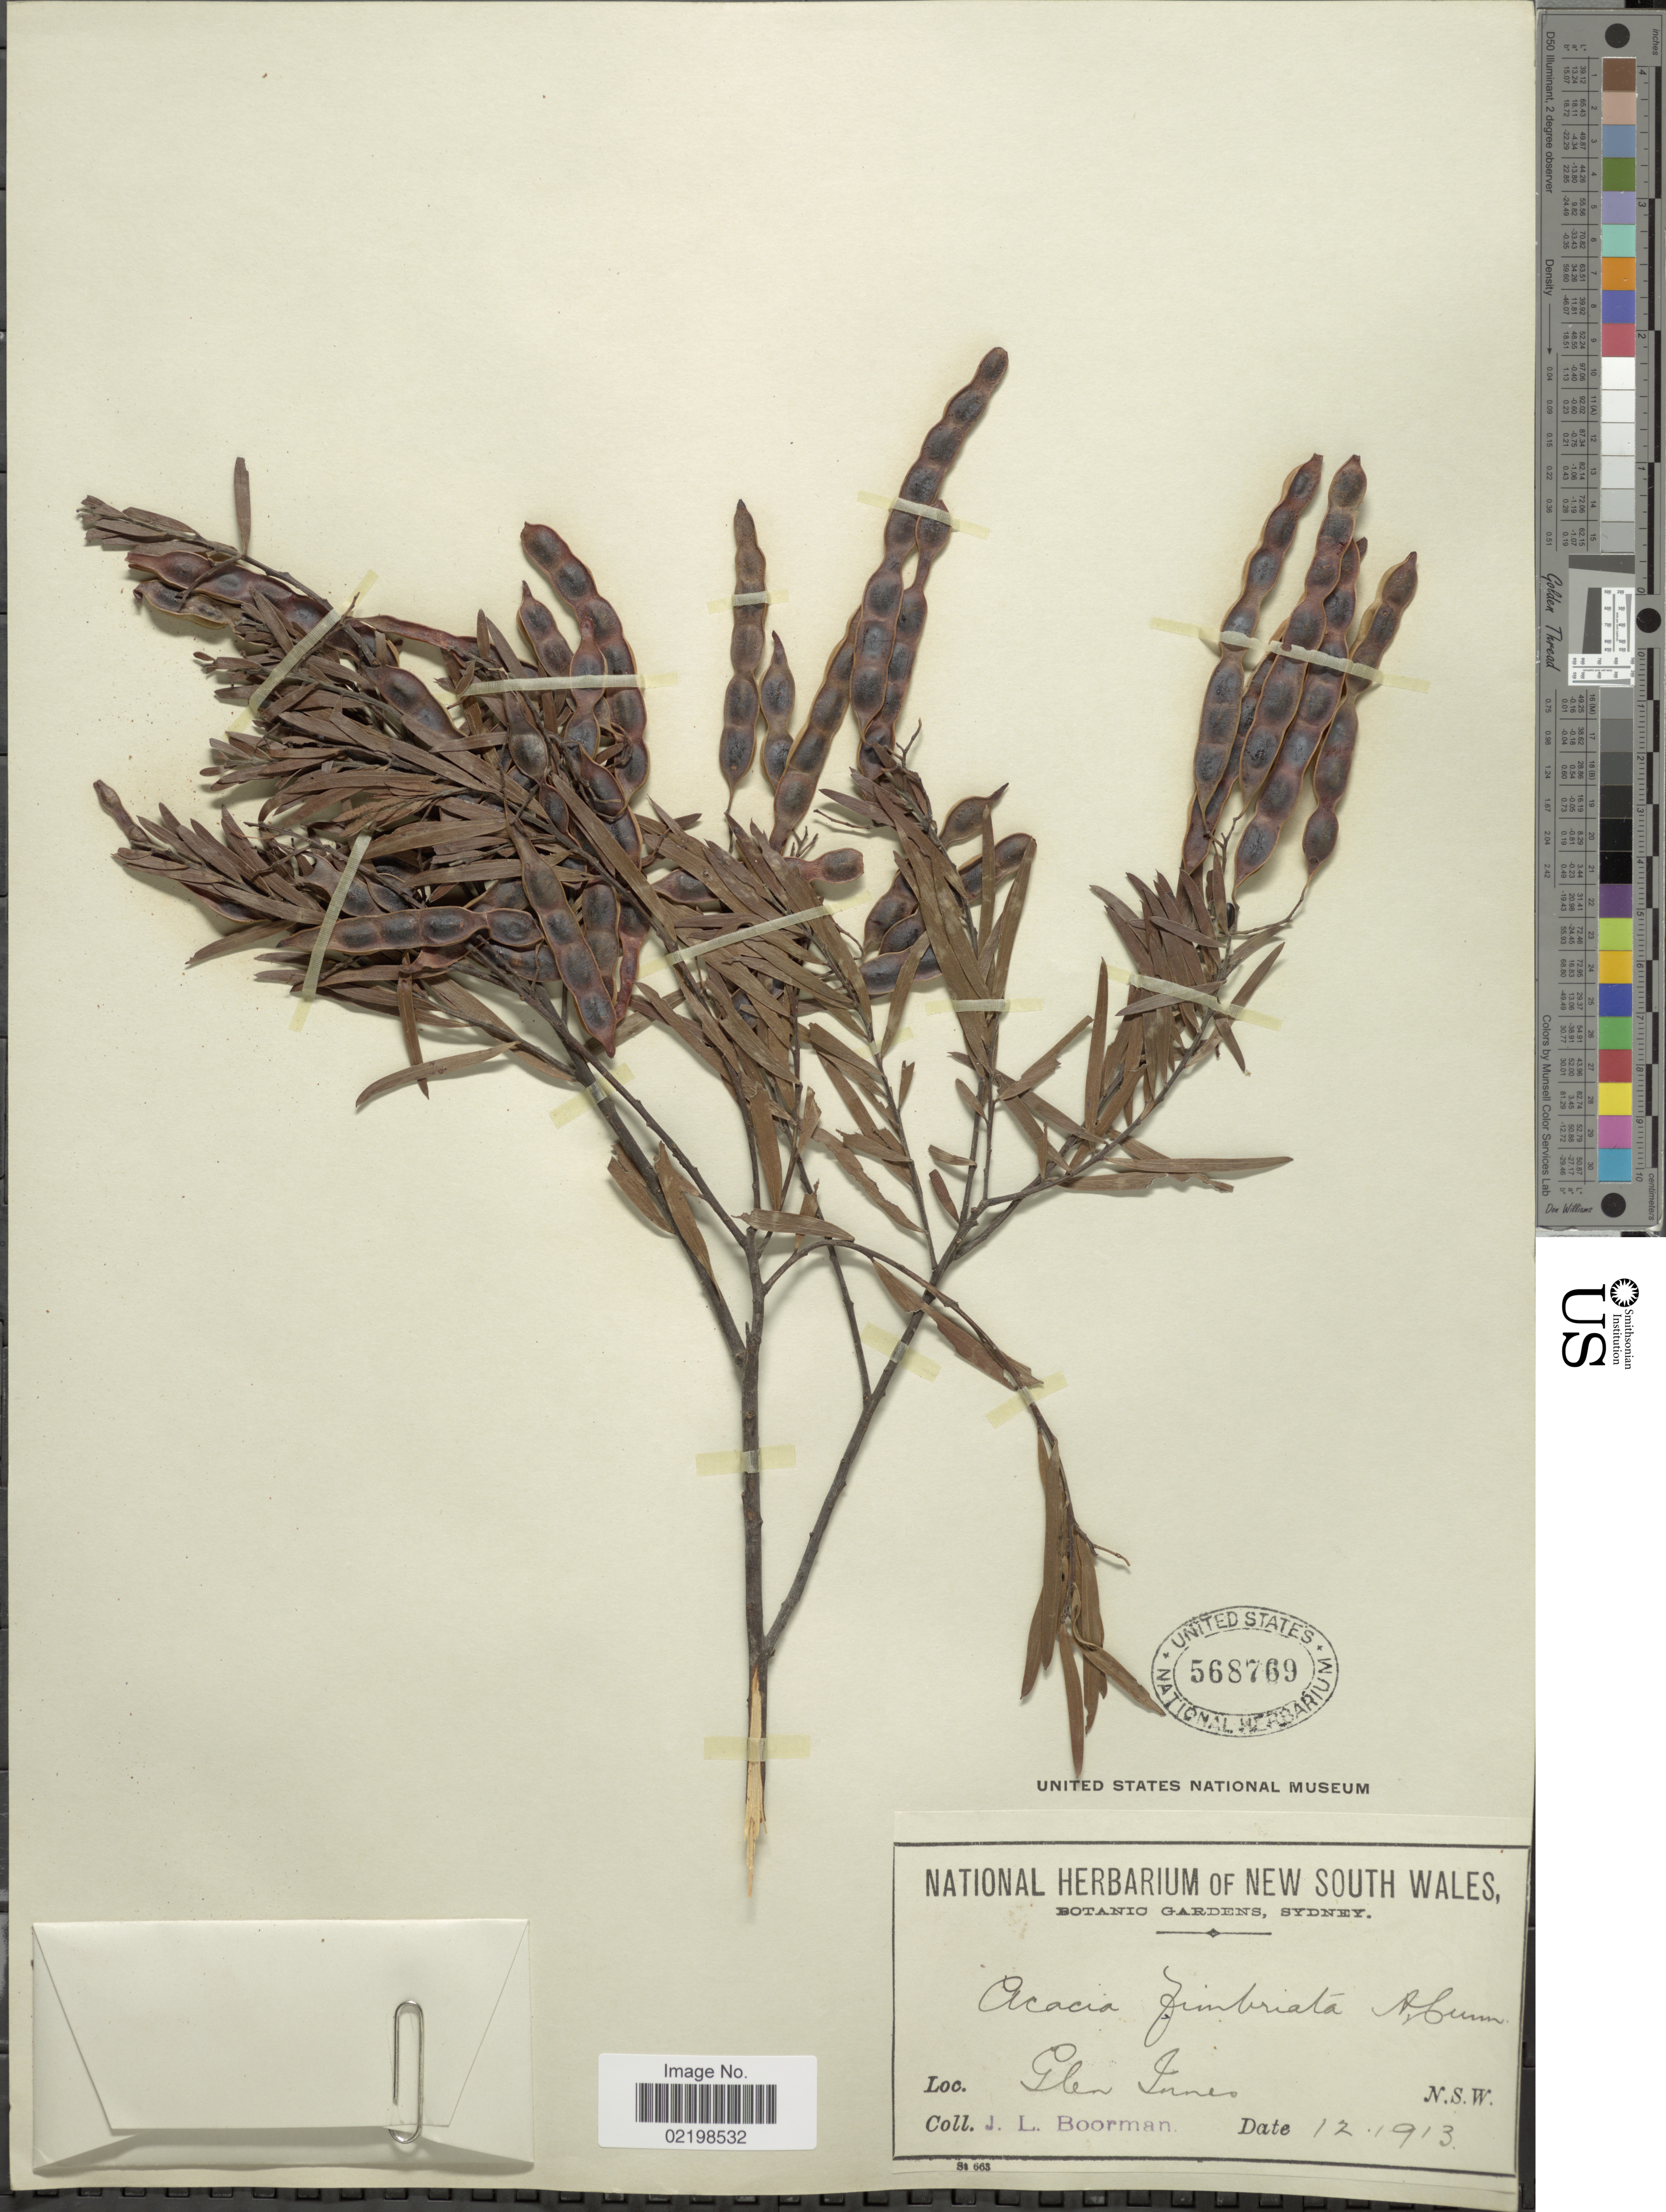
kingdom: Plantae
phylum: Tracheophyta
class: Magnoliopsida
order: Fabales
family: Fabaceae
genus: Acacia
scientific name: Acacia fimbriata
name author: A. Cunn. ex G. Don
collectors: J. Boorman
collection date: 1913-12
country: Australia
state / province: New South Wales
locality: Glen Innes, N.S.W.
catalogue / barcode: US 568769